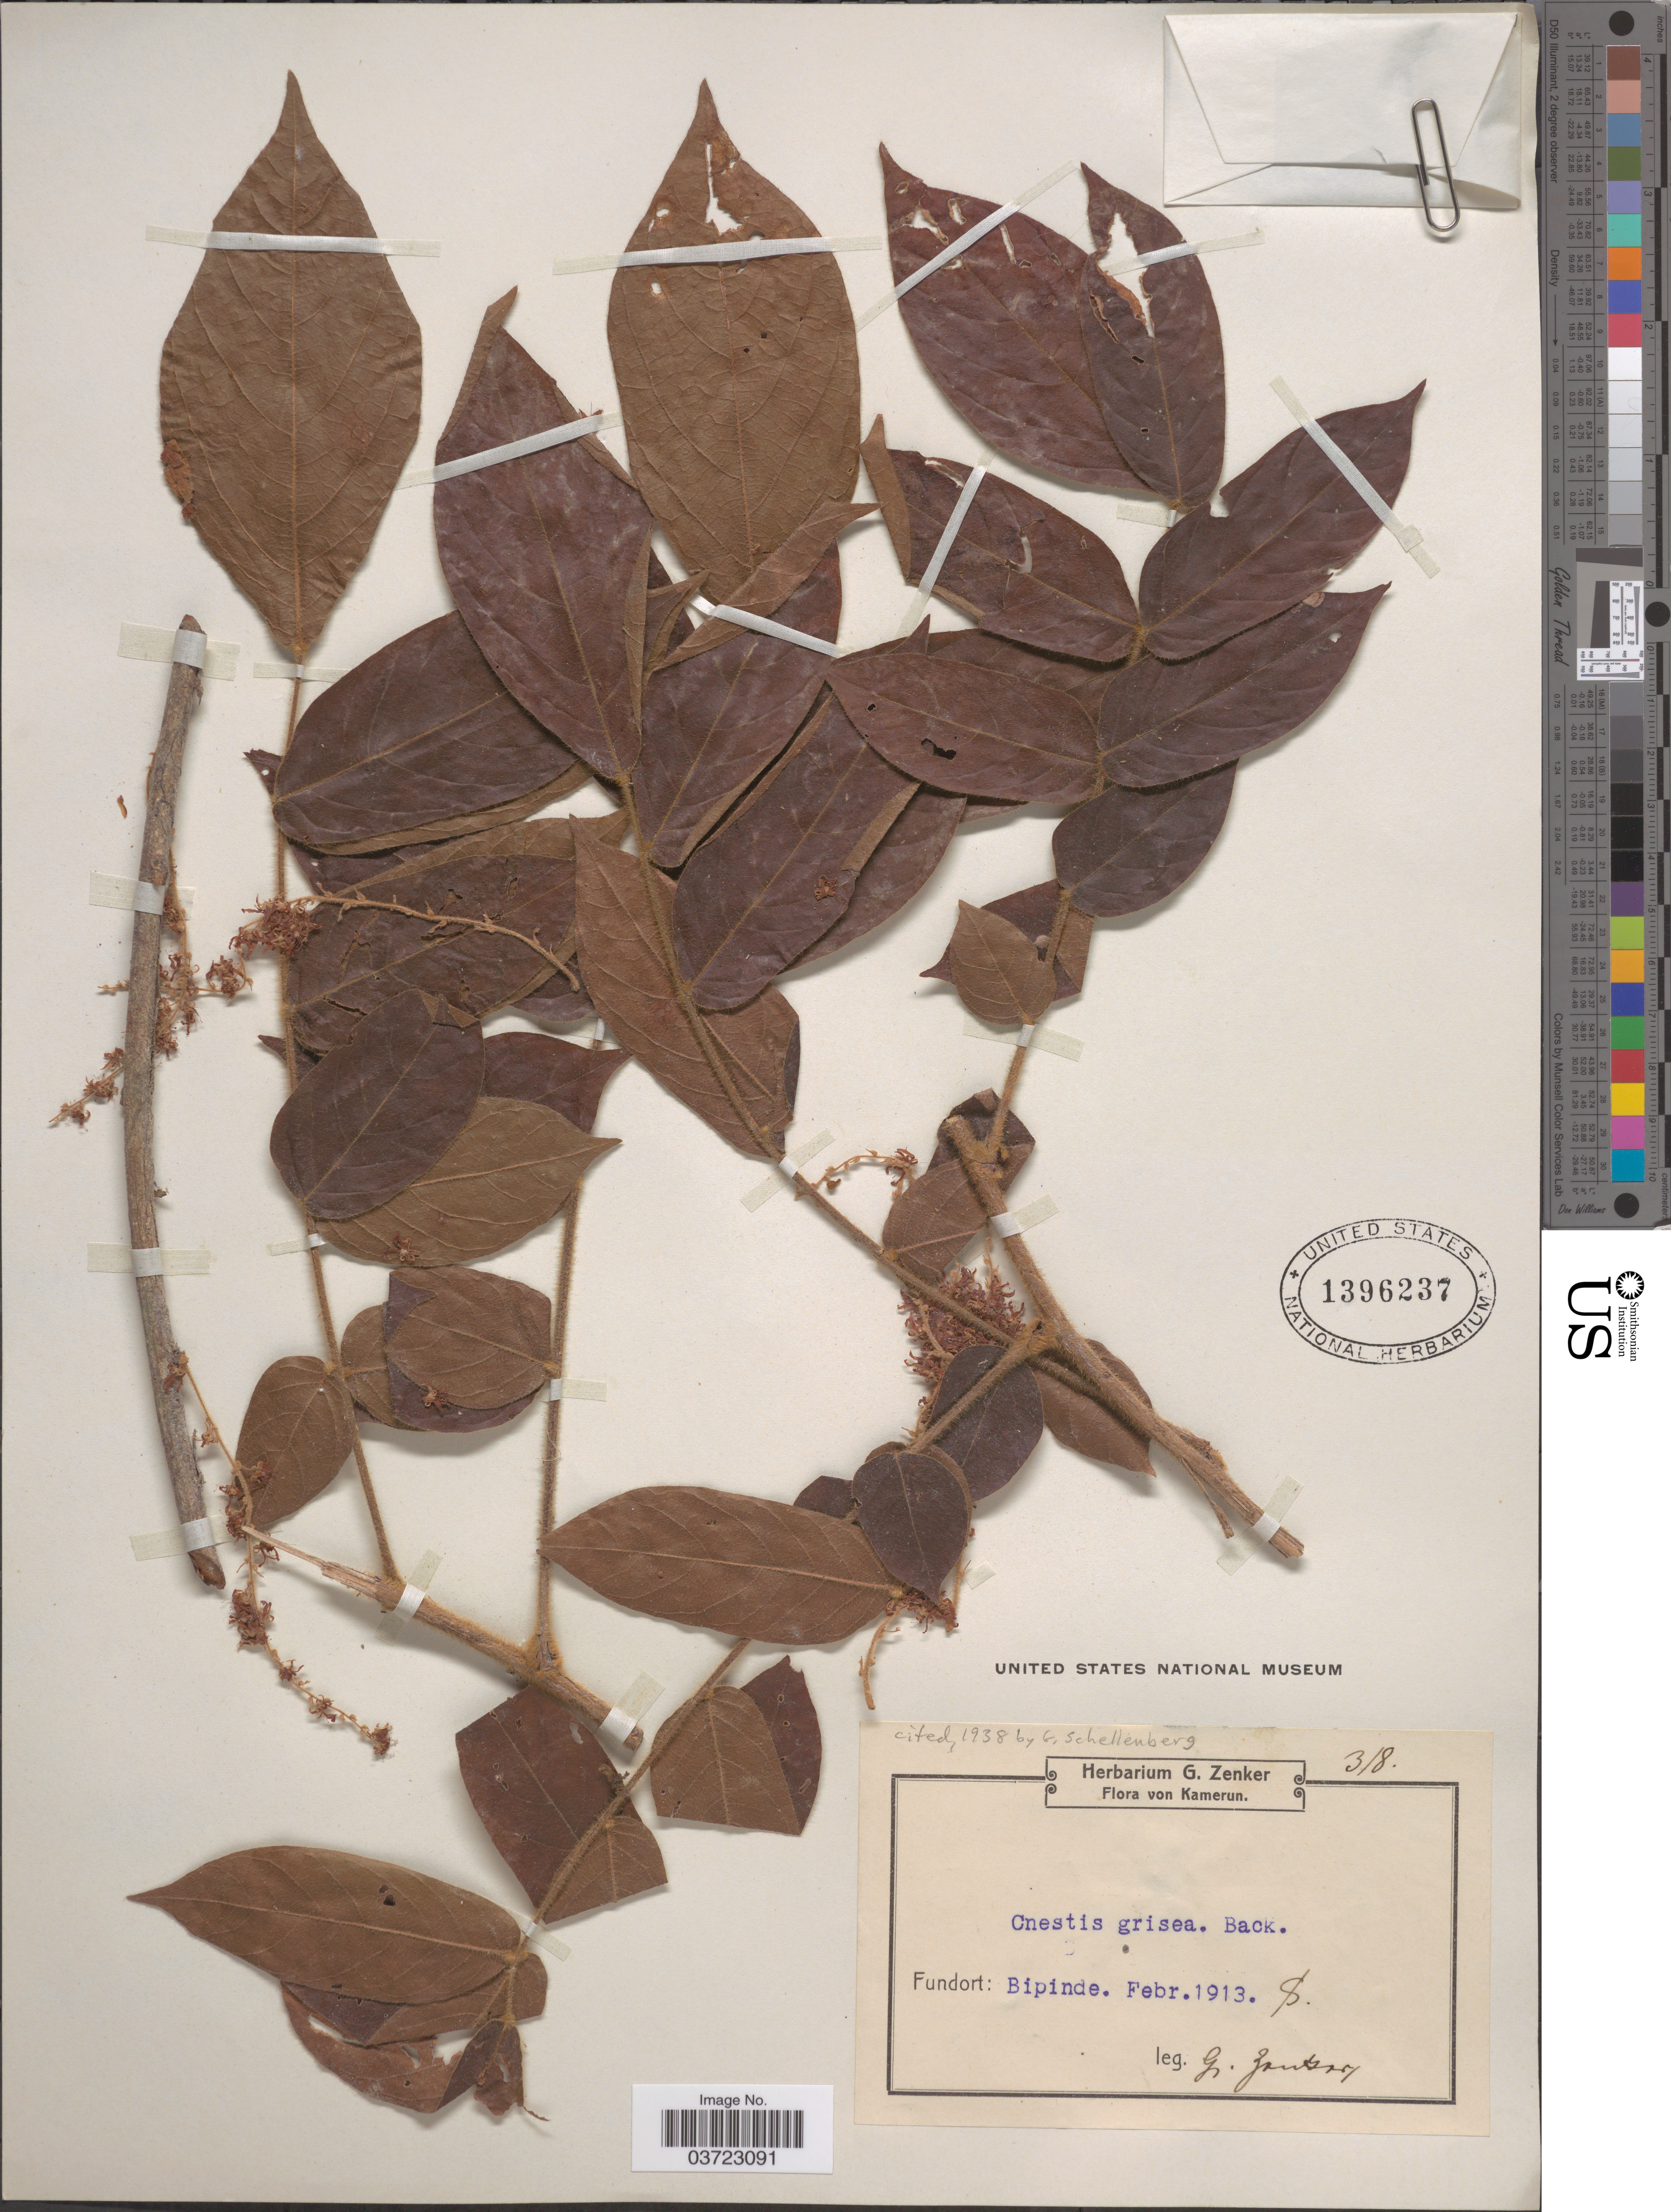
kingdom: Plantae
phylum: Tracheophyta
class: Magnoliopsida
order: Oxalidales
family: Connaraceae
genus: Cnestis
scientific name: Cnestis corniculata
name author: Lam.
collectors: G. A. Zenker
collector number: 318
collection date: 1913-02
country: Cameroon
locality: Kamerun. Bipinde.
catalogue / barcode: US 1396237